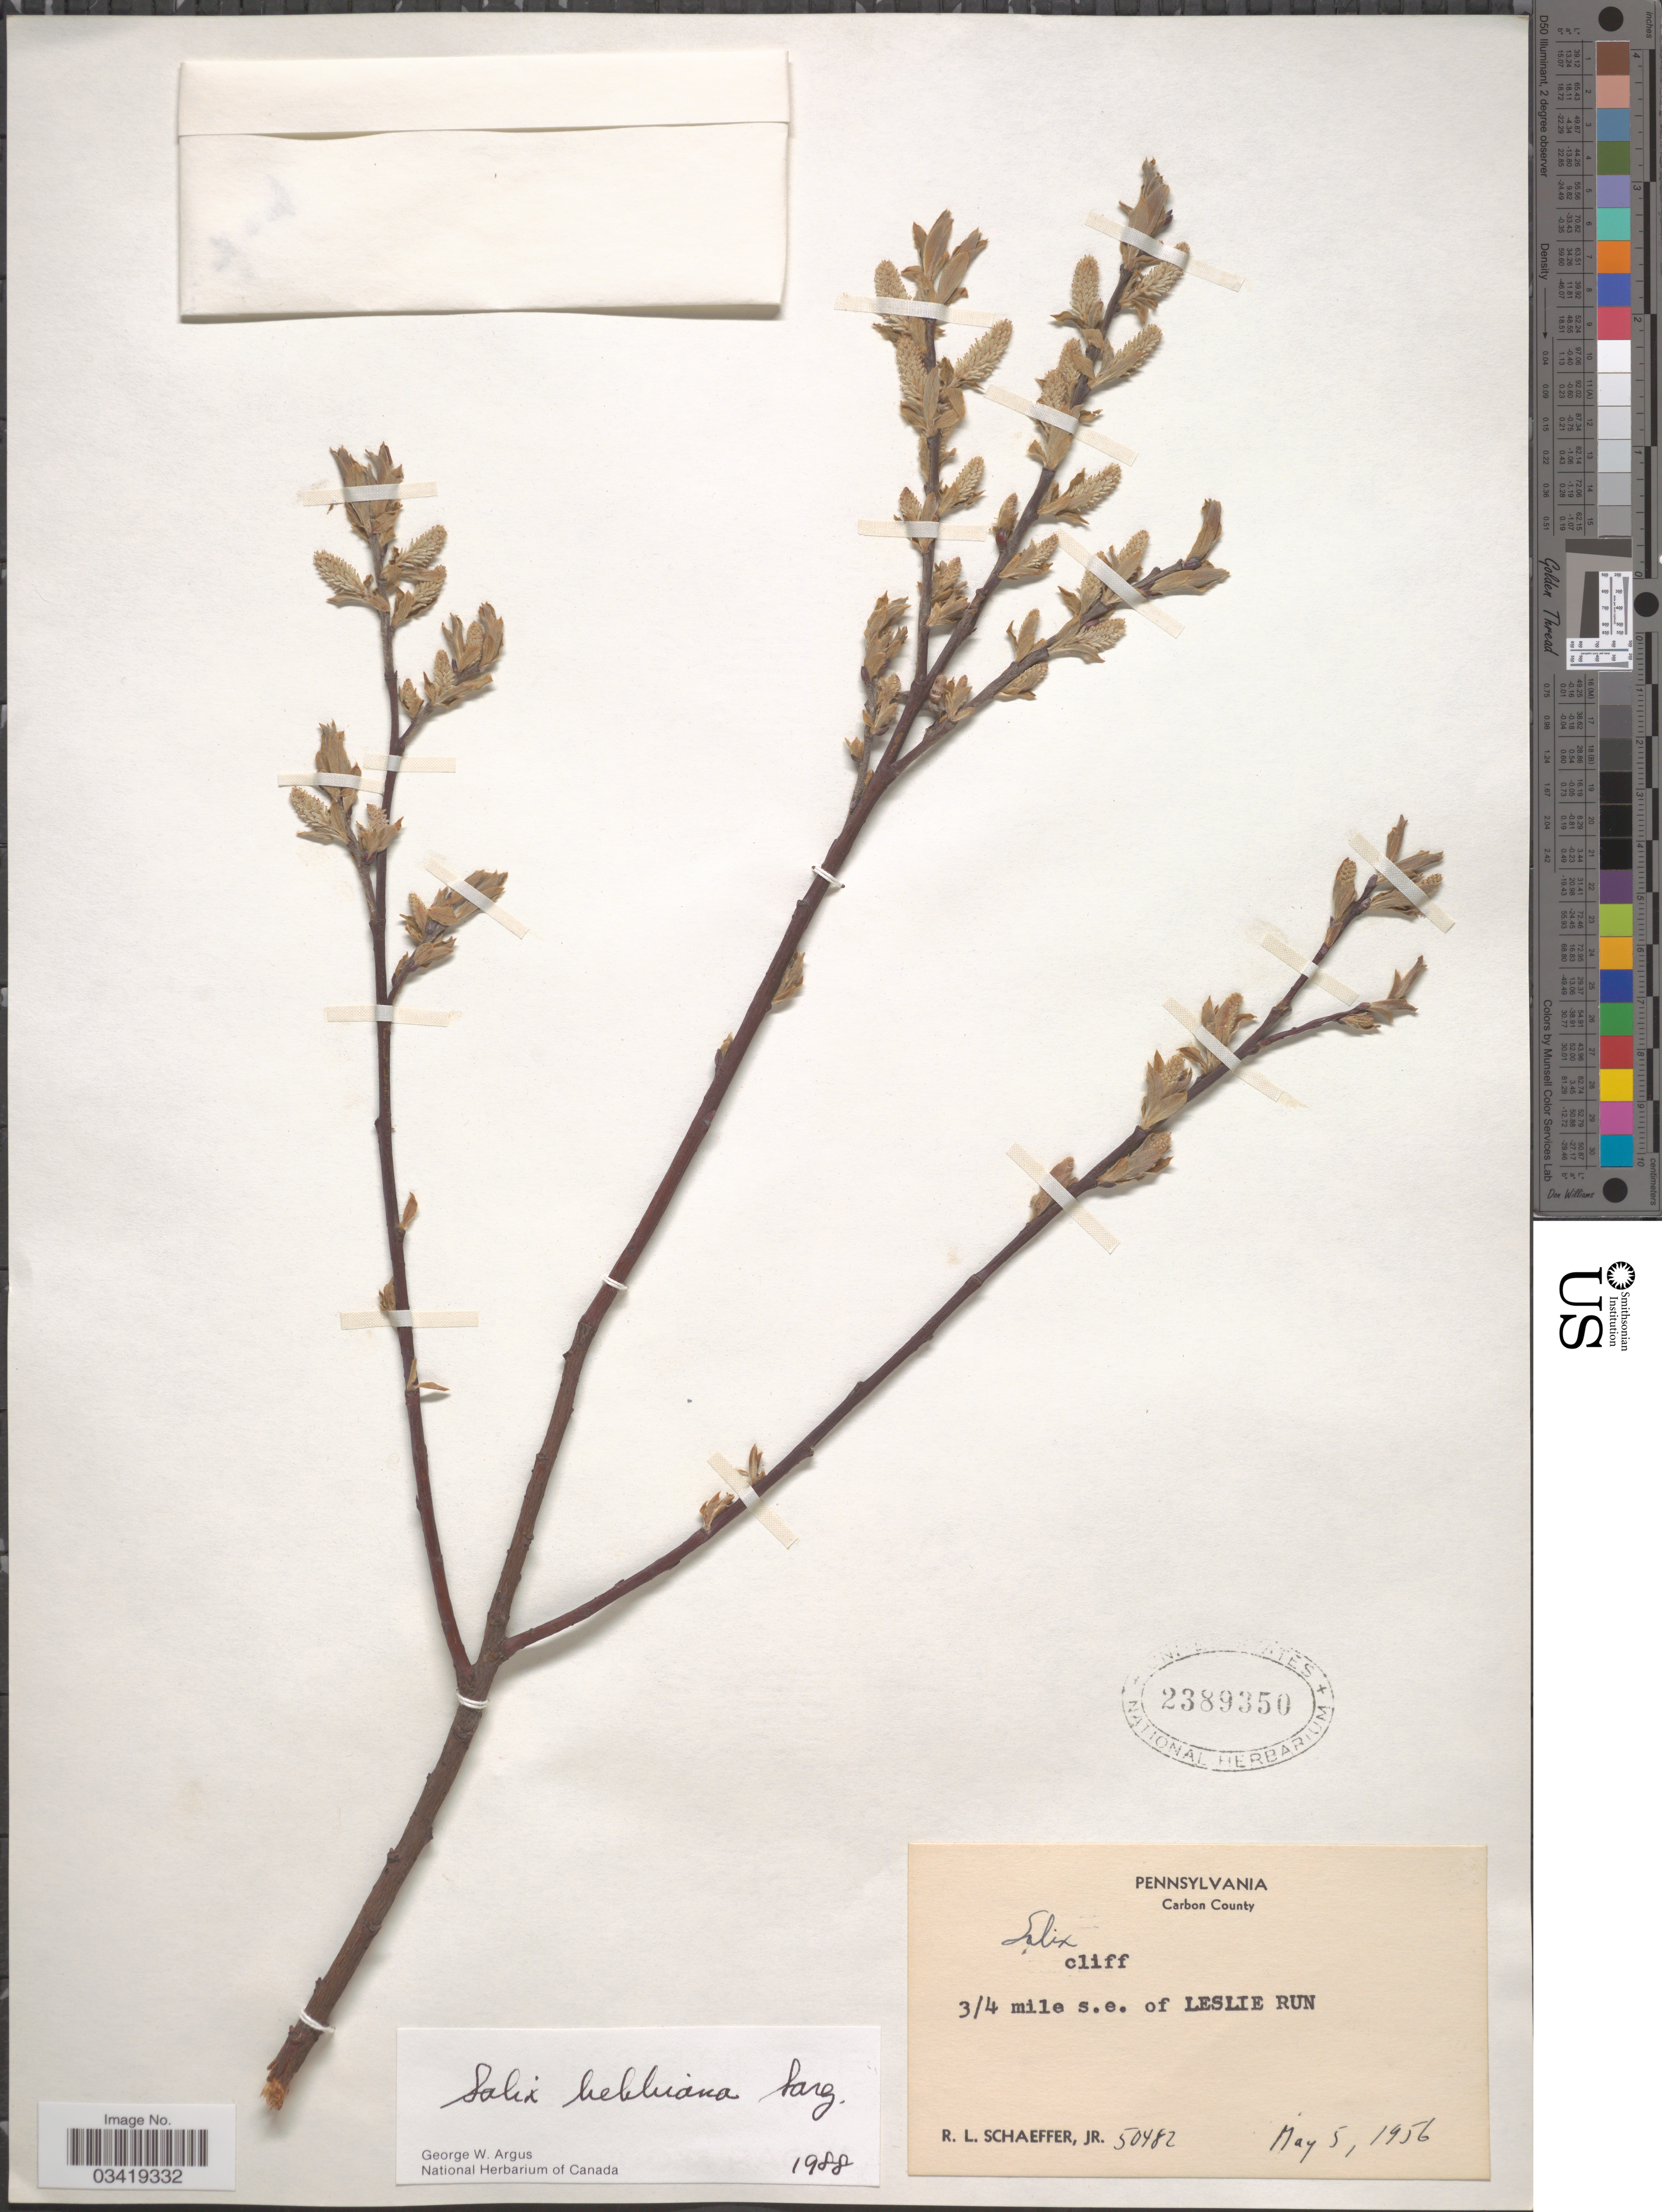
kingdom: Plantae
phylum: Tracheophyta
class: Magnoliopsida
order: Malpighiales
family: Salicaceae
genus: Salix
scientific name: Salix bebbiana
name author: Sarg.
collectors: R. L. Schaeffer Jr.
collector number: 50482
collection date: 1956-05-05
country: United States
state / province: Pennsylvania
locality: Carbon County. ¾ mile s.e. of Leslie Run.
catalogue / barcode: US 2389350